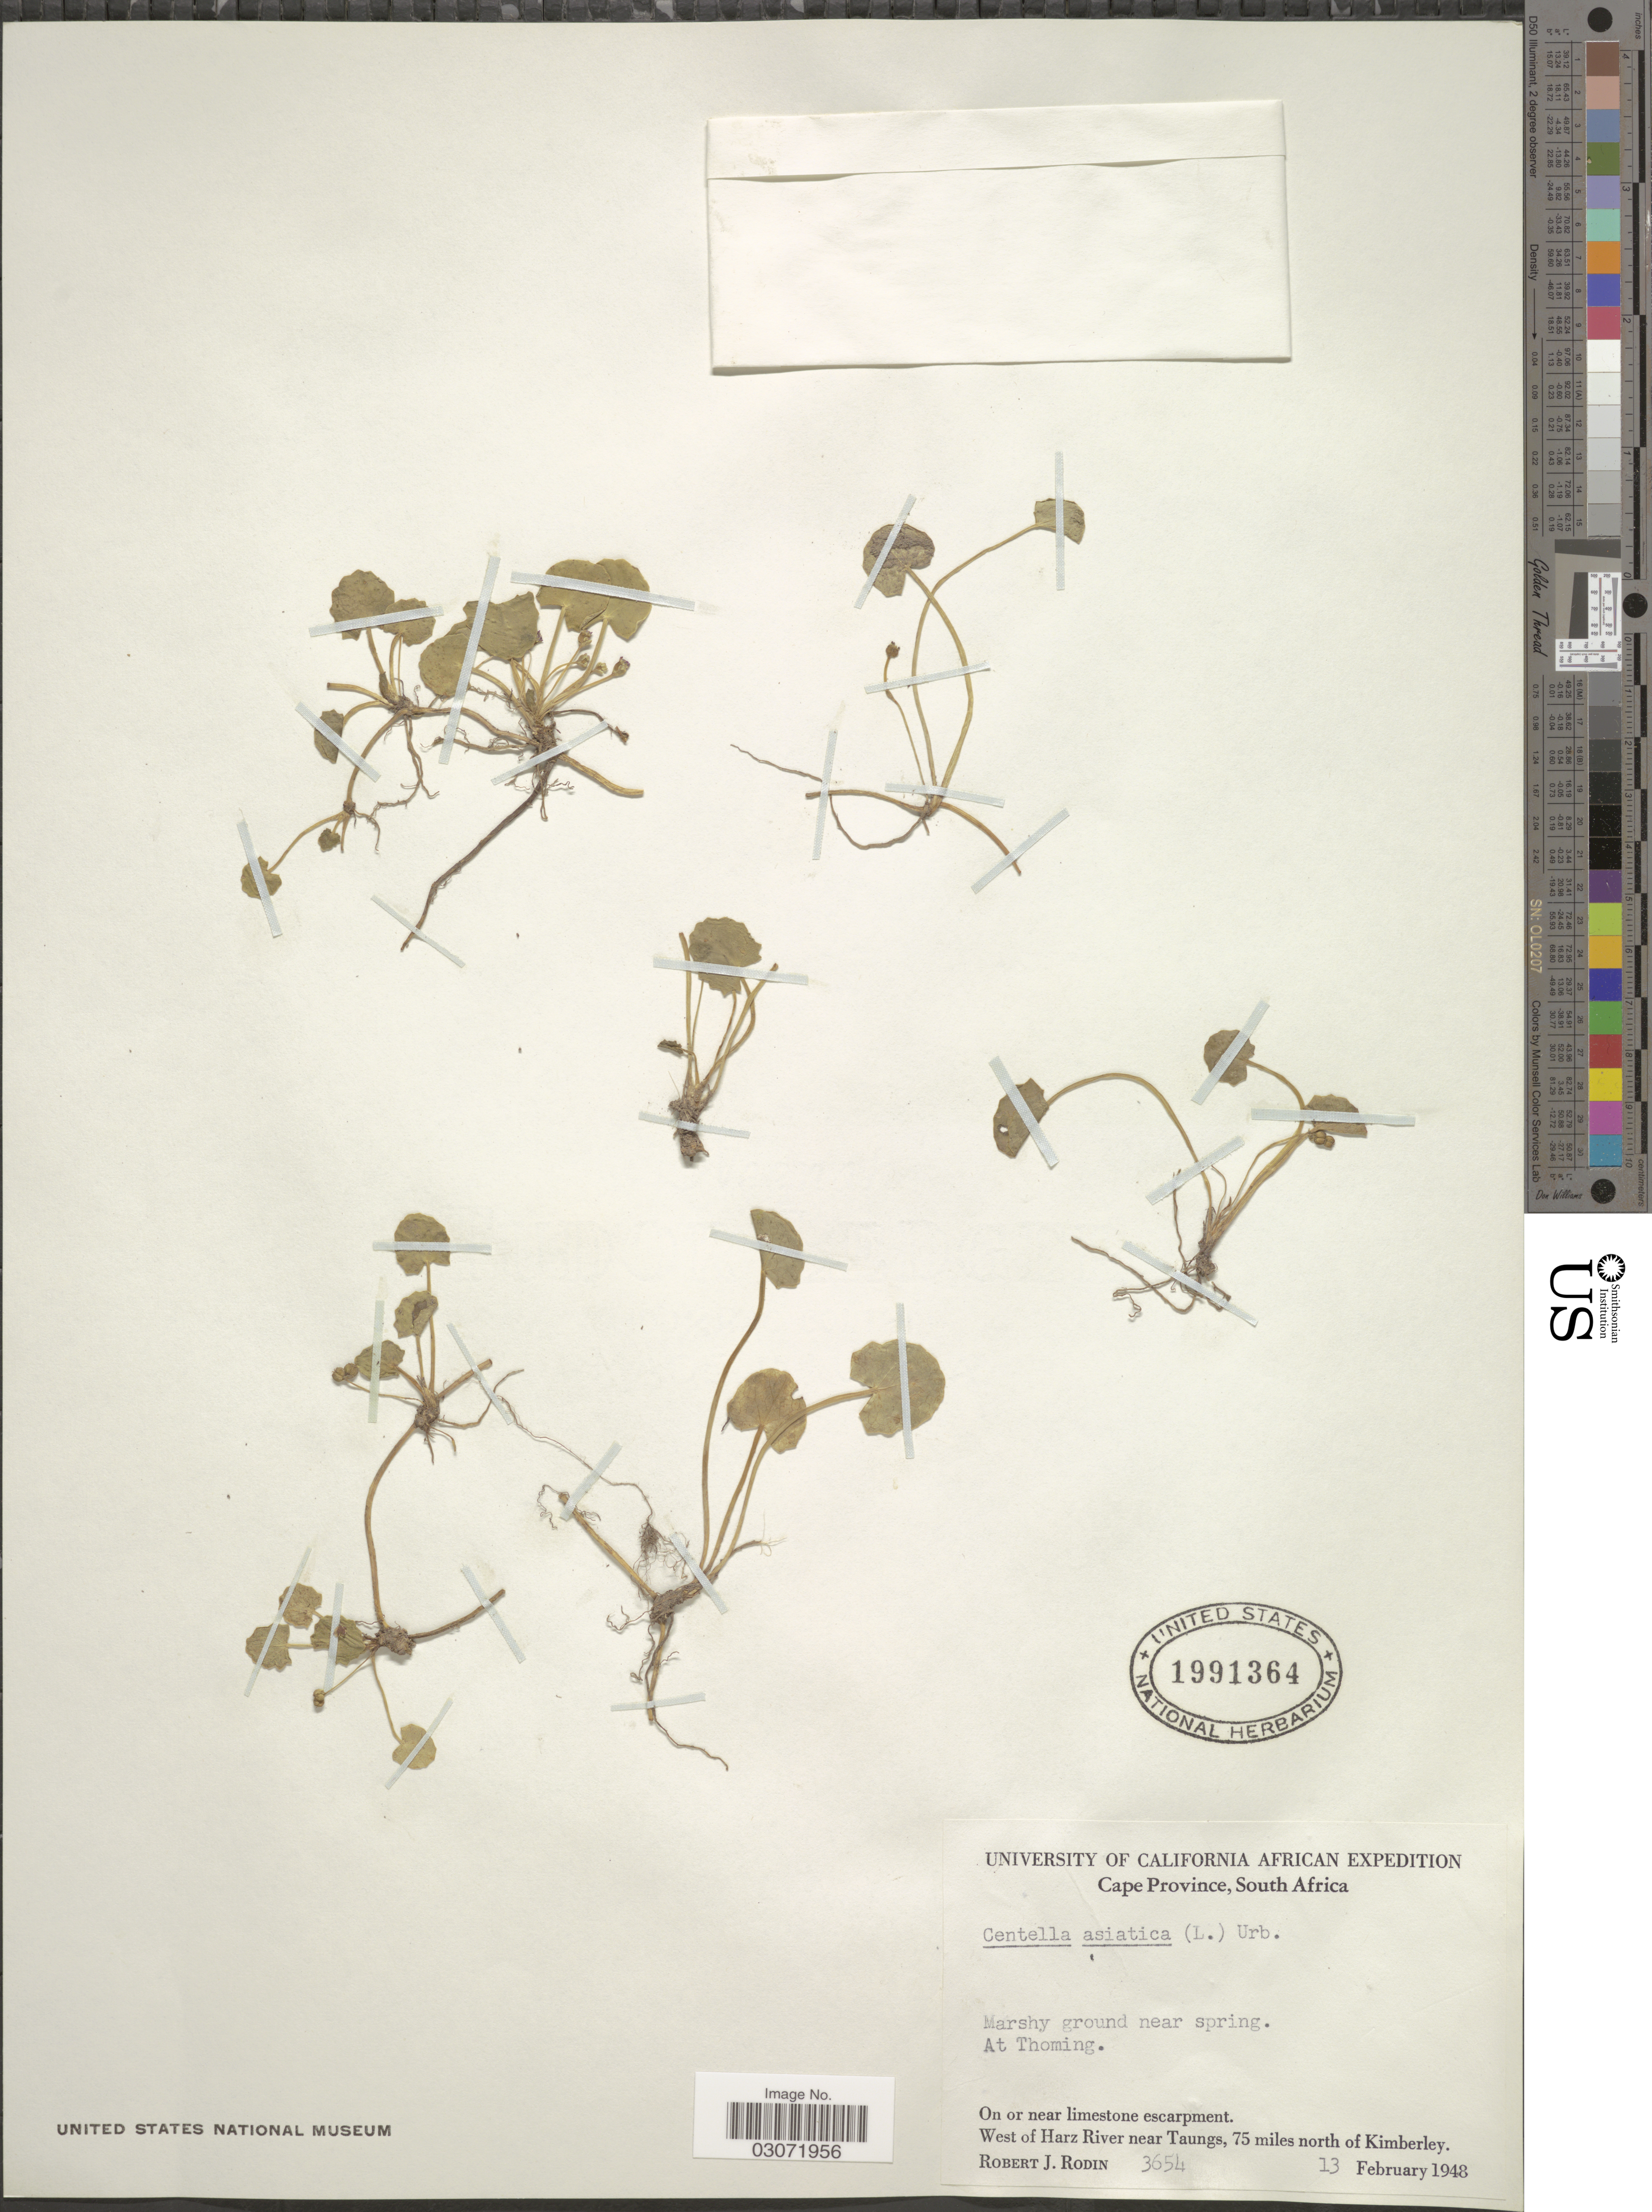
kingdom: Plantae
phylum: Tracheophyta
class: Magnoliopsida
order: Apiales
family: Apiaceae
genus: Centella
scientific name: Centella asiatica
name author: (L.) Urb.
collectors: R. J. Rodin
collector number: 3654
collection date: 1948-02-13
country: South Africa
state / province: Northern Cape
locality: On or near limestone escarpment. West of Harz river near Taungs, 75 miles north of Kimberley. Marshy ground near spring. At Thoming.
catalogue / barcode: US 1991364